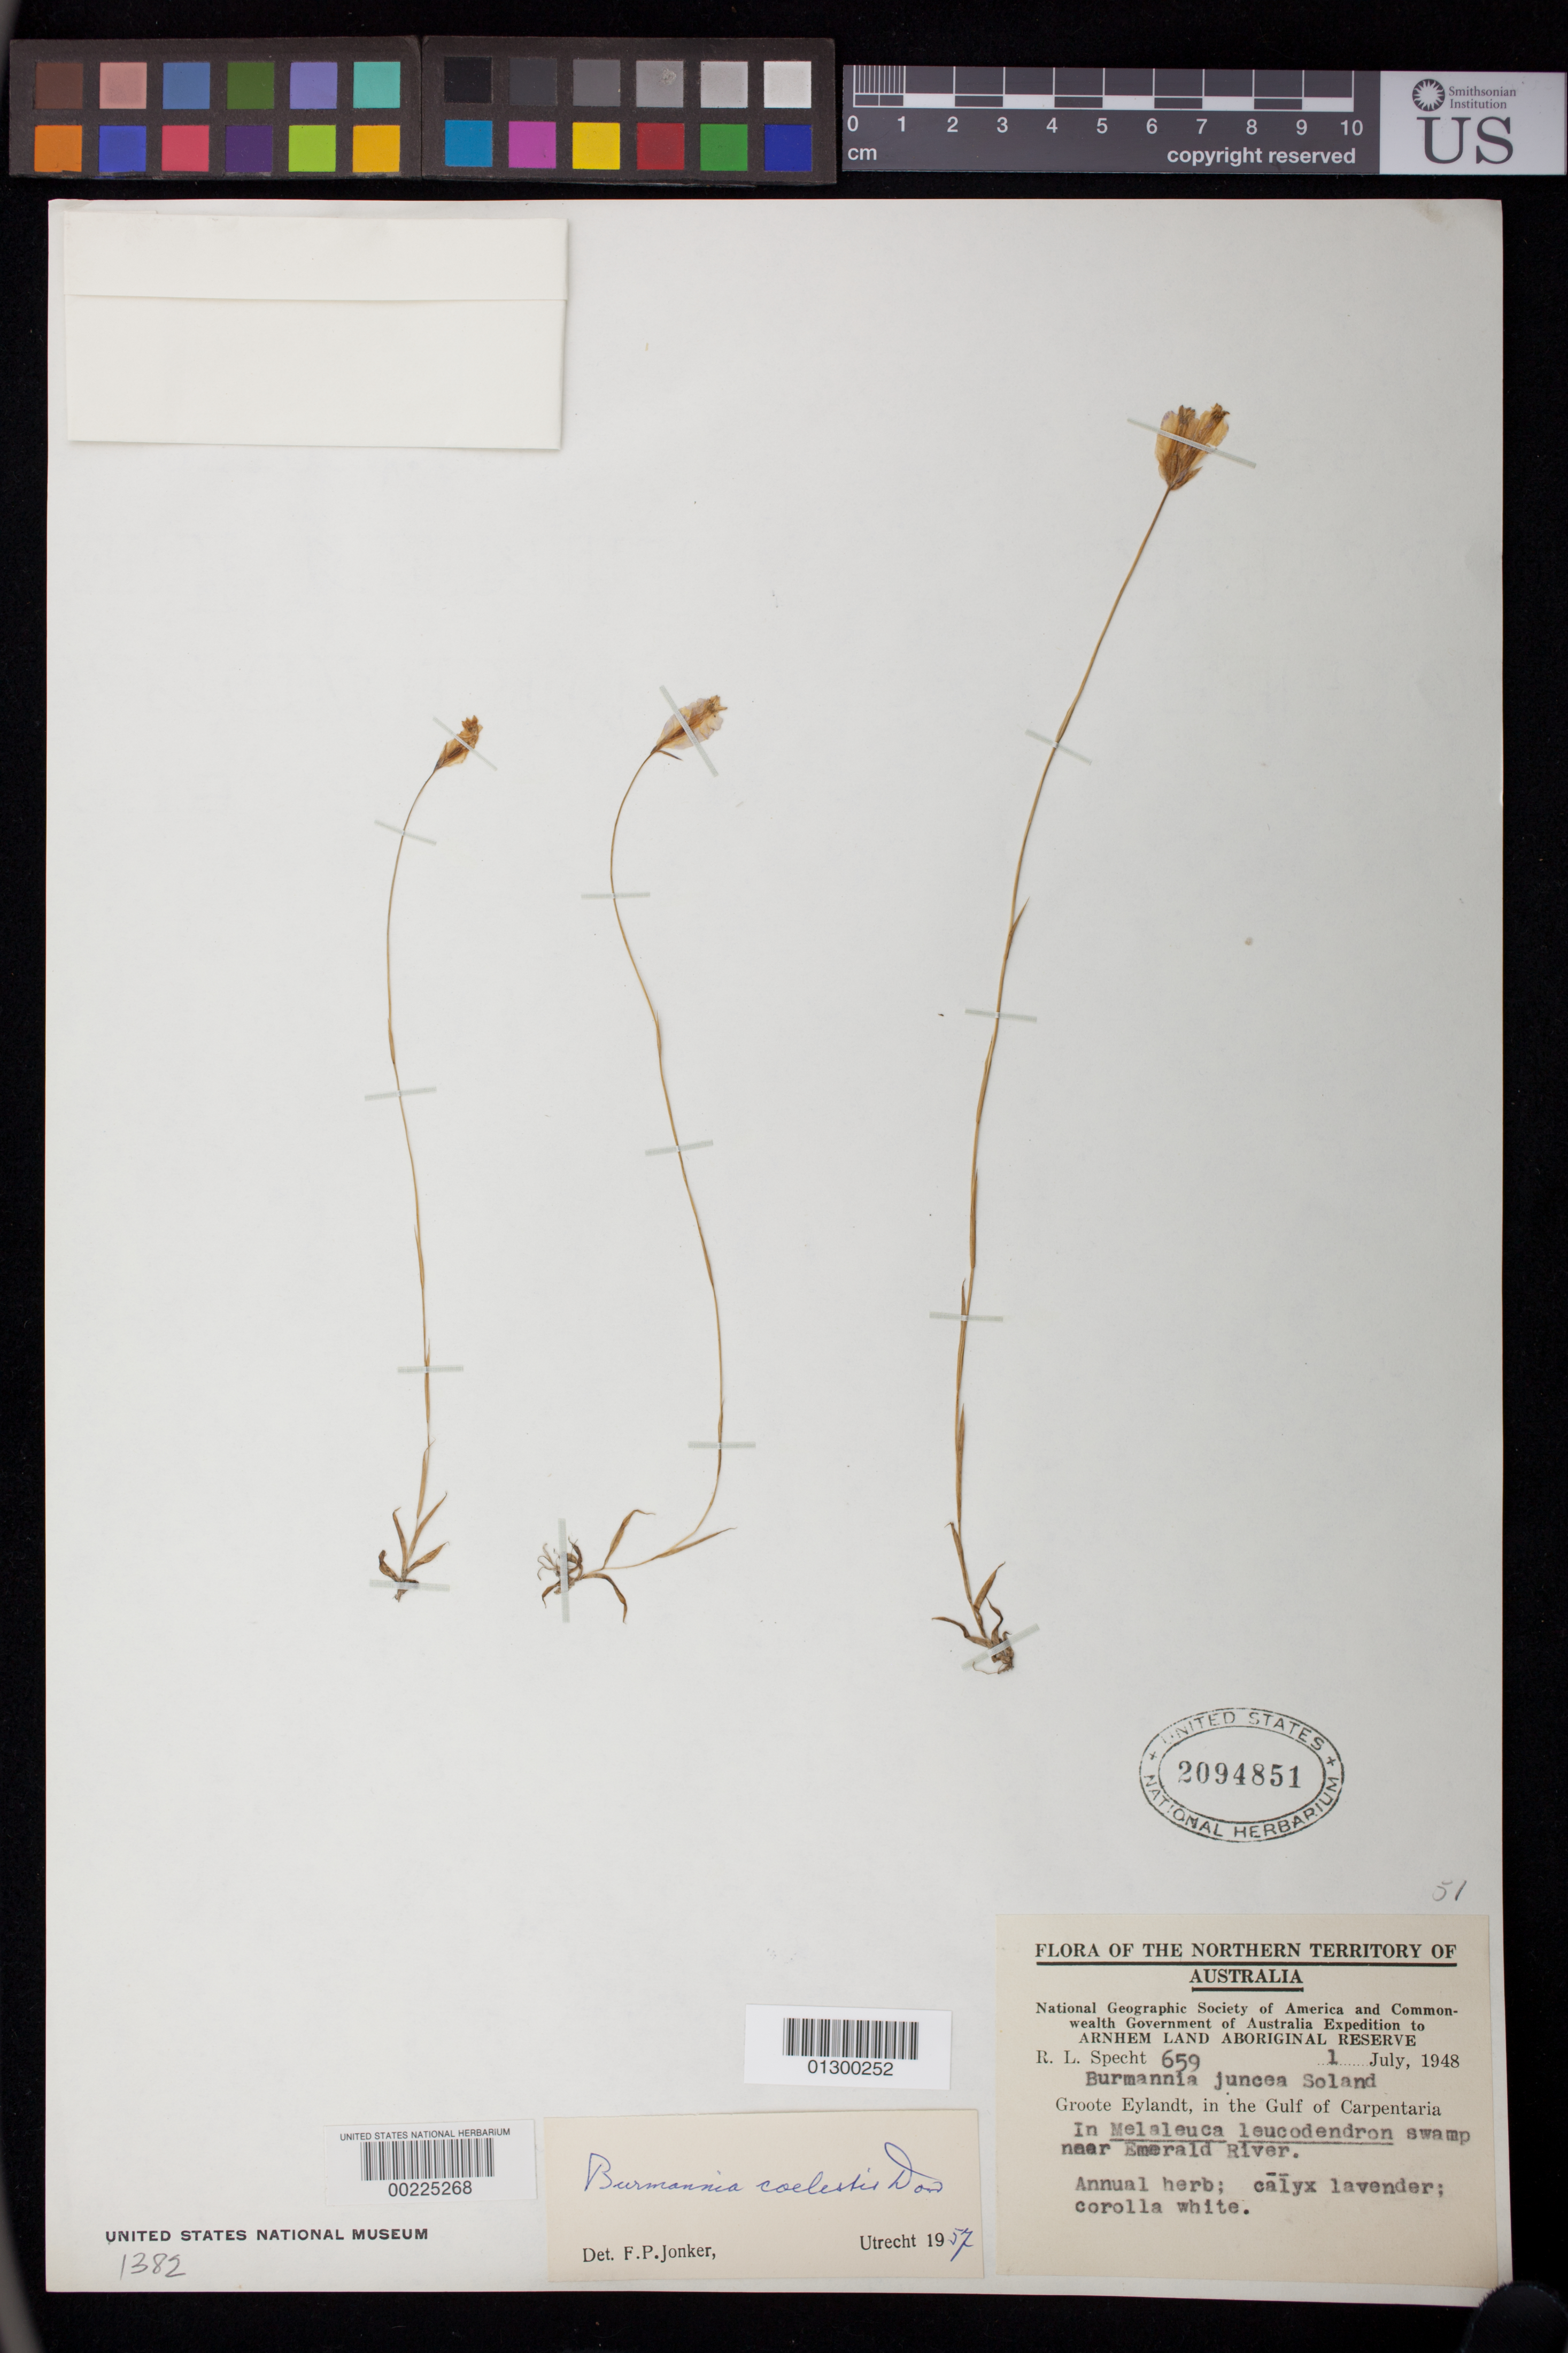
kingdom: Plantae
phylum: Tracheophyta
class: Liliopsida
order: Dioscoreales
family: Burmanniaceae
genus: Burmannia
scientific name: Burmannia coelestis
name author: D. Don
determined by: Jonker, F. P.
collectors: R. L. Specht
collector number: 659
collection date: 1948-07-01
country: Australia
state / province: Northern Territory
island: Groote Eylandt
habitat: In Melaleuca leucodendron swamp near Emerald River.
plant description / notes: Annual herb; calyx lavender; corolla white.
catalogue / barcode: US 2094851